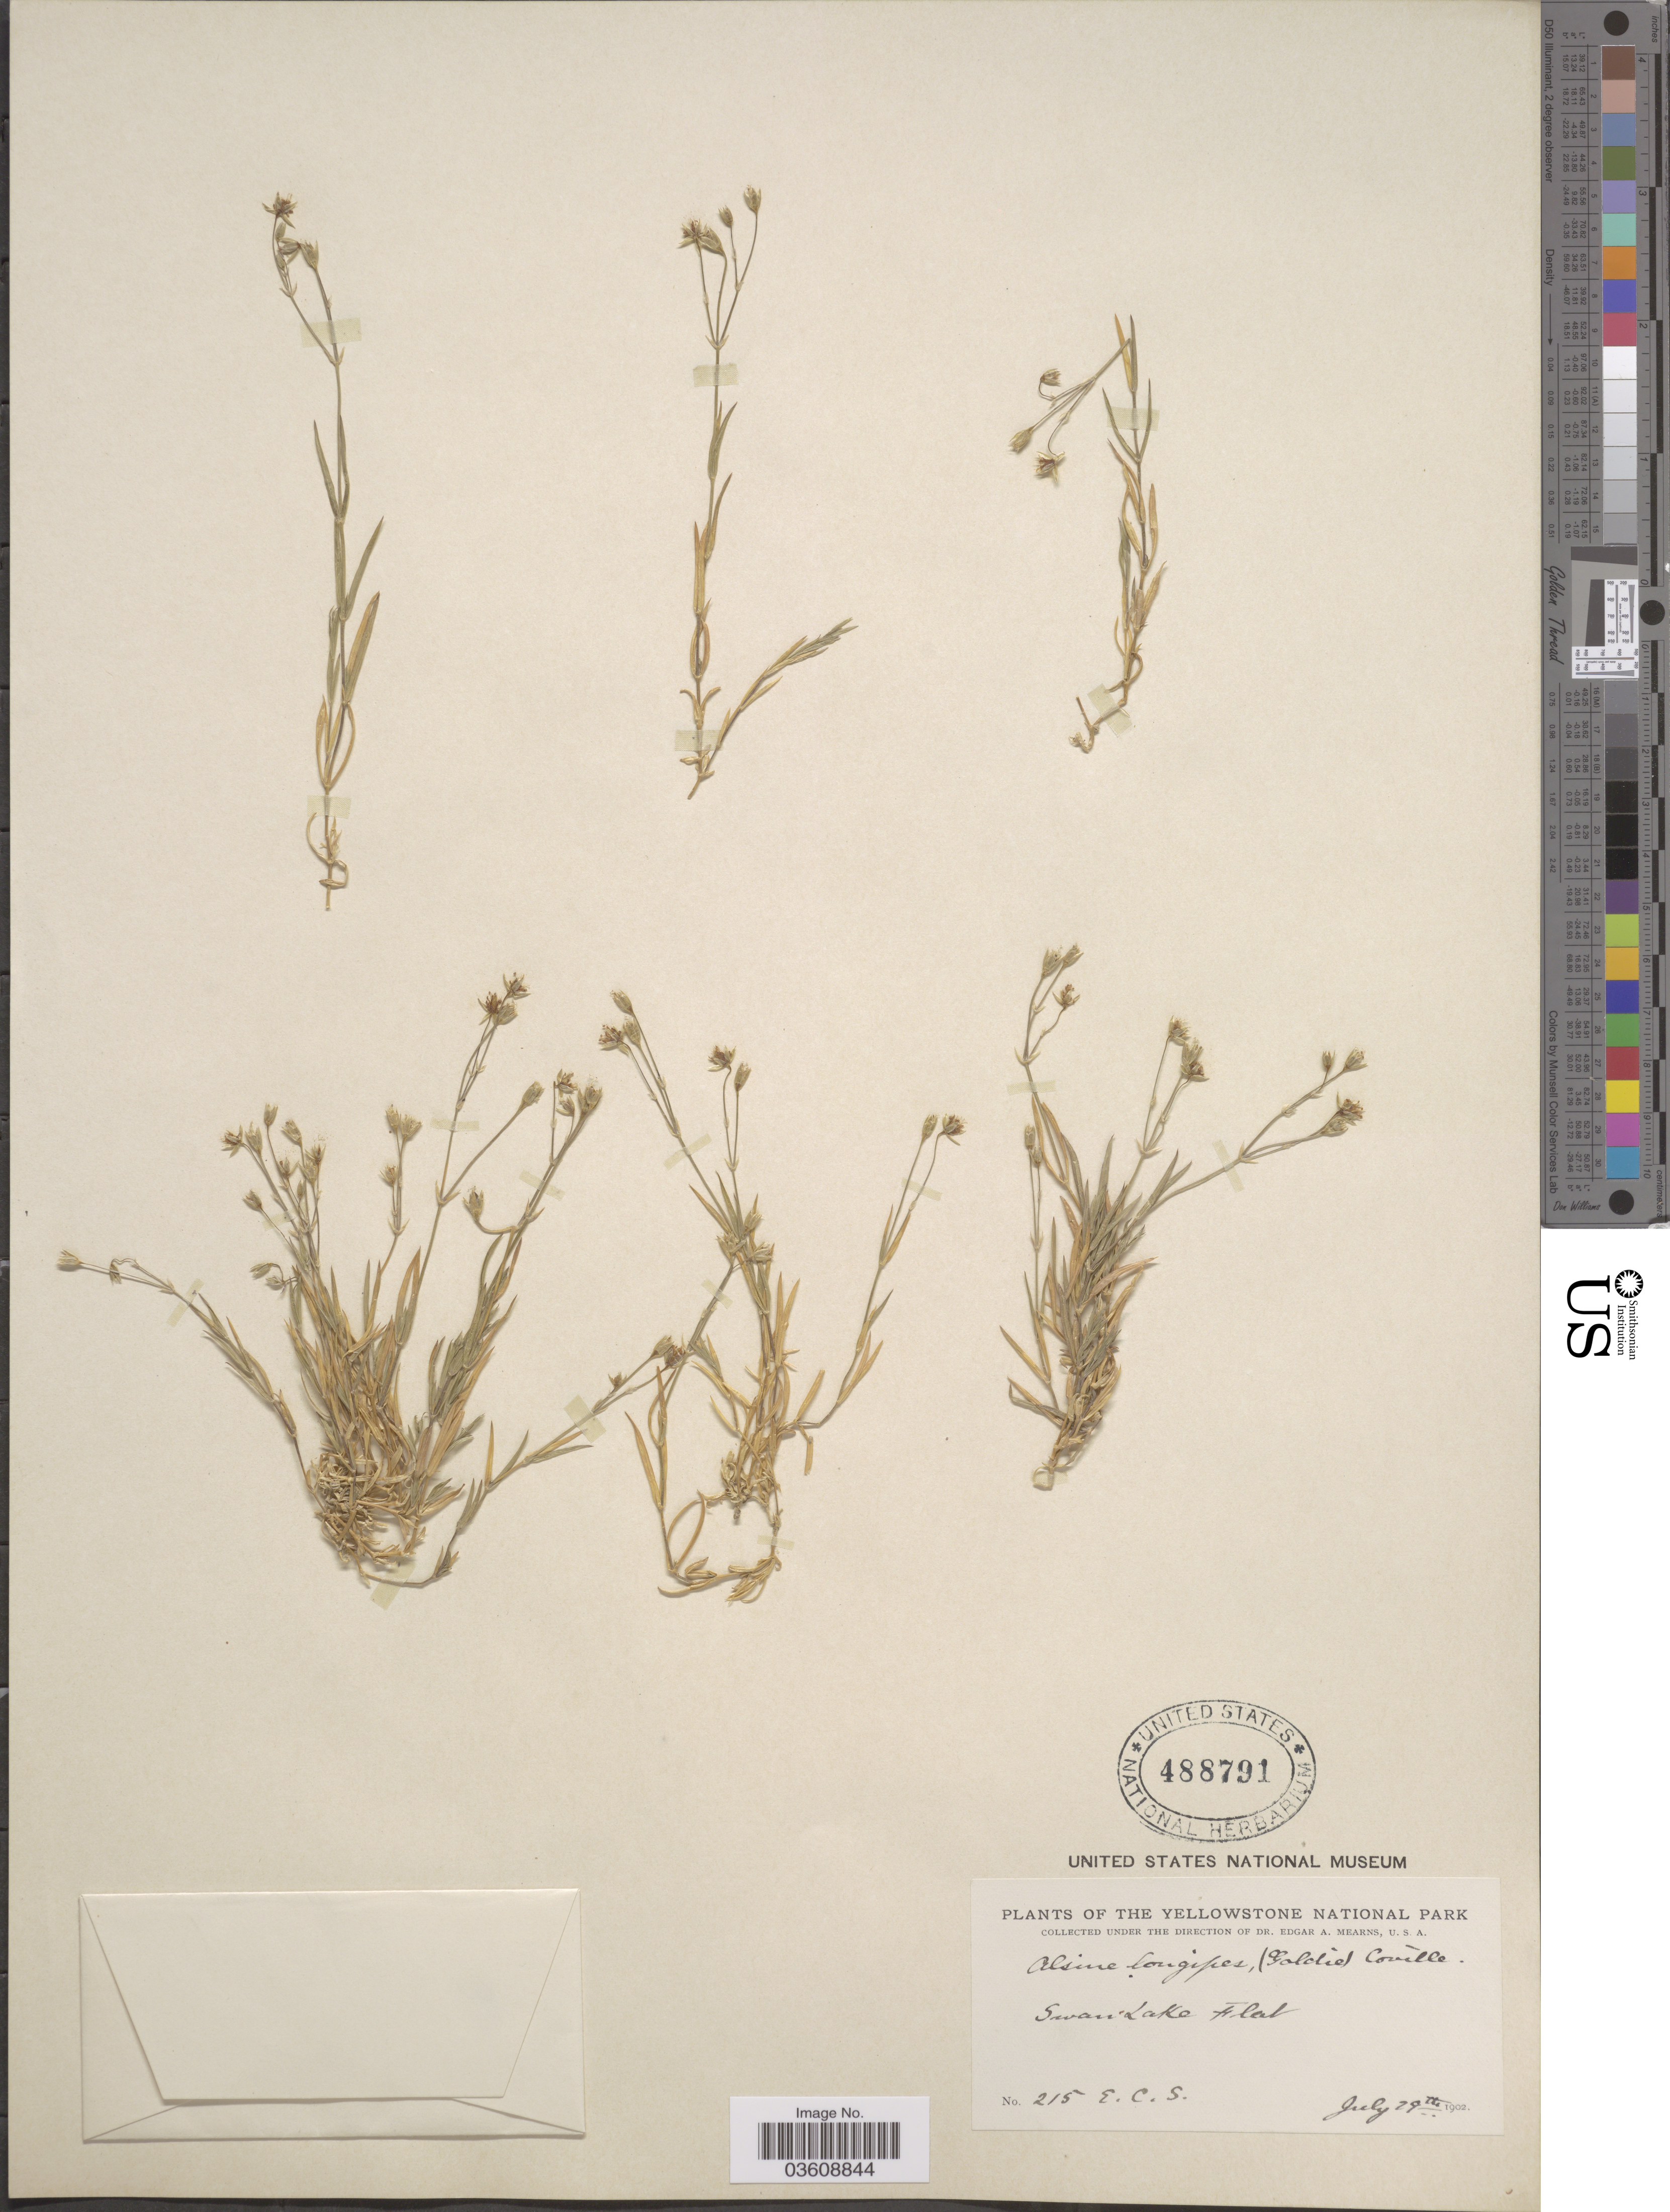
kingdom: Plantae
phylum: Tracheophyta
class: Magnoliopsida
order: Caryophyllales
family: Caryophyllaceae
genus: Stellaria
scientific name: Stellaria longipes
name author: Goldie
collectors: E. C. Smith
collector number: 215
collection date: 1902-07-29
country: United States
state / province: Wyoming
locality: The Yellowstone National Park. Swan Lake Flat.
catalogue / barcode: US 488791